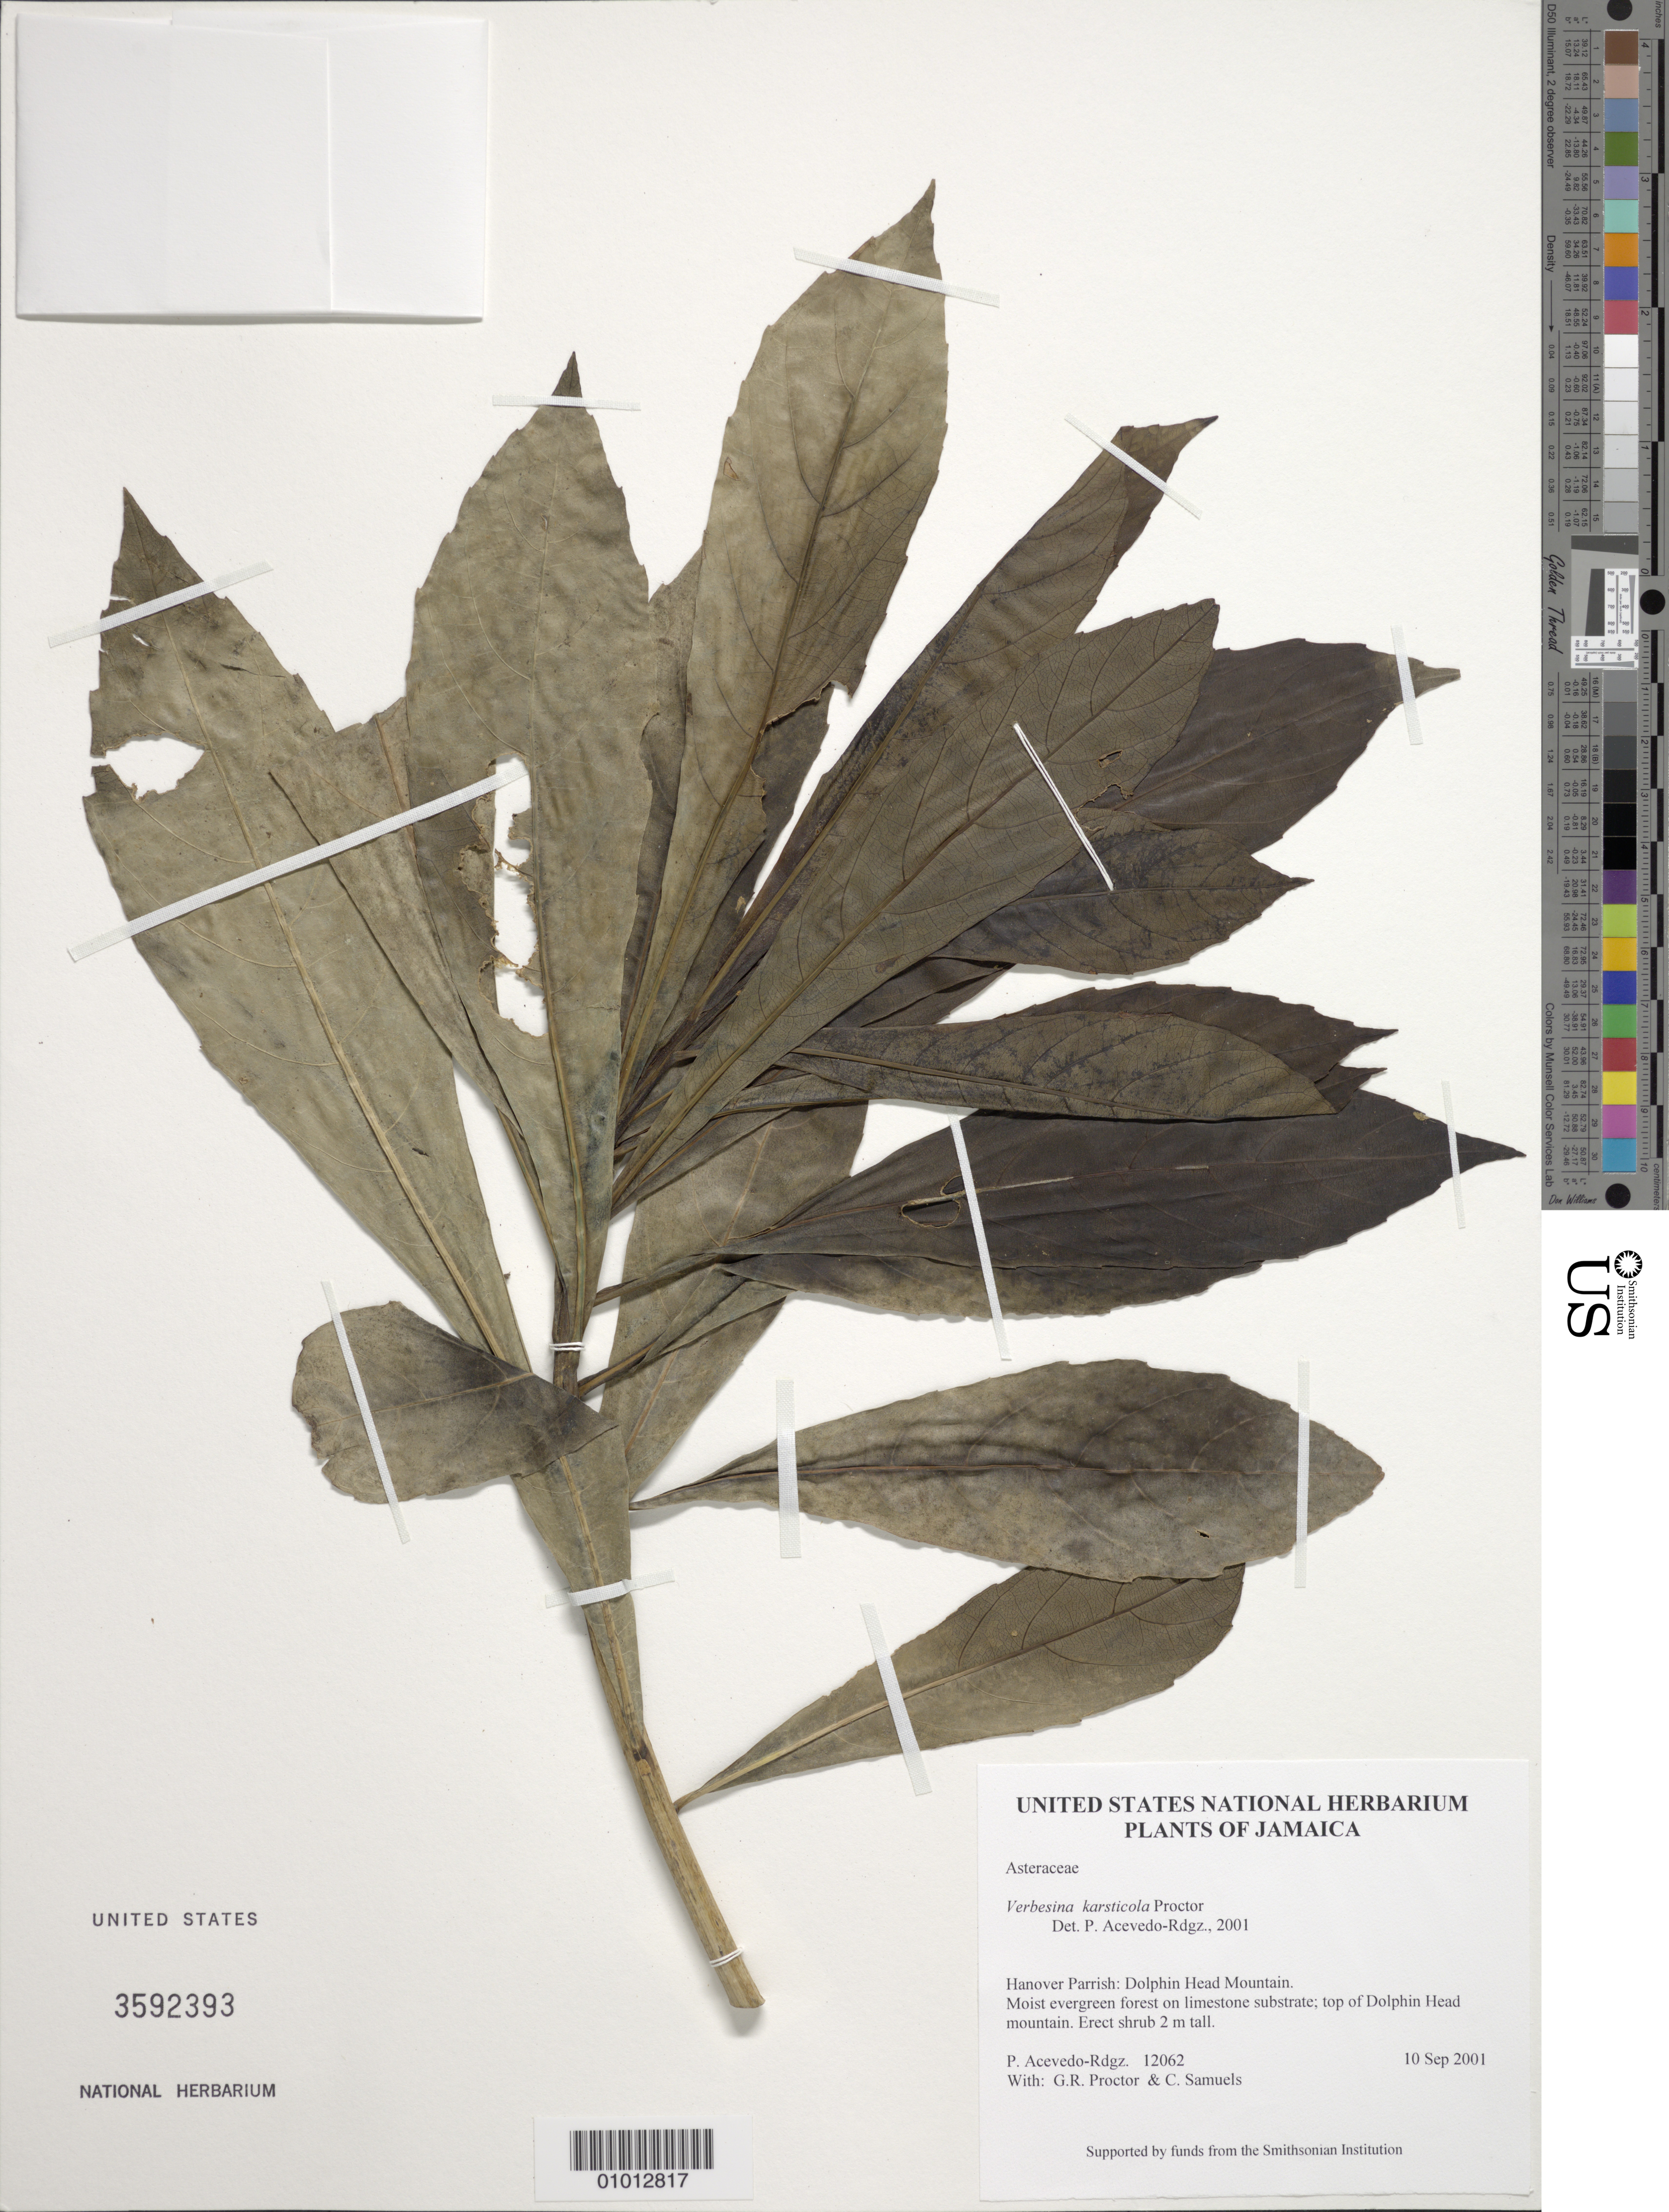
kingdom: Plantae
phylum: Tracheophyta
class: Magnoliopsida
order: Asterales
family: Asteraceae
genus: Verbesina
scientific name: Verbesina karsticola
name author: Proctor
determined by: Acevedo-Rodríguez, P., (BOT), Smithsonian Institution - National Museum of Natural History (UNITED STATES)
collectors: P. Acevedo-Rodr., G. R. Proctor & C. Samuels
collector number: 12062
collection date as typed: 10 Sep 2001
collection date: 2001-09-10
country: Jamaica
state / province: Hanover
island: Jamaica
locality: Hanover Parrish: Dolphin Head Mountain.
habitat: Moist evergreen forest on limestone substrate; top of Dolphin Head mountain.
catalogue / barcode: US 3592393